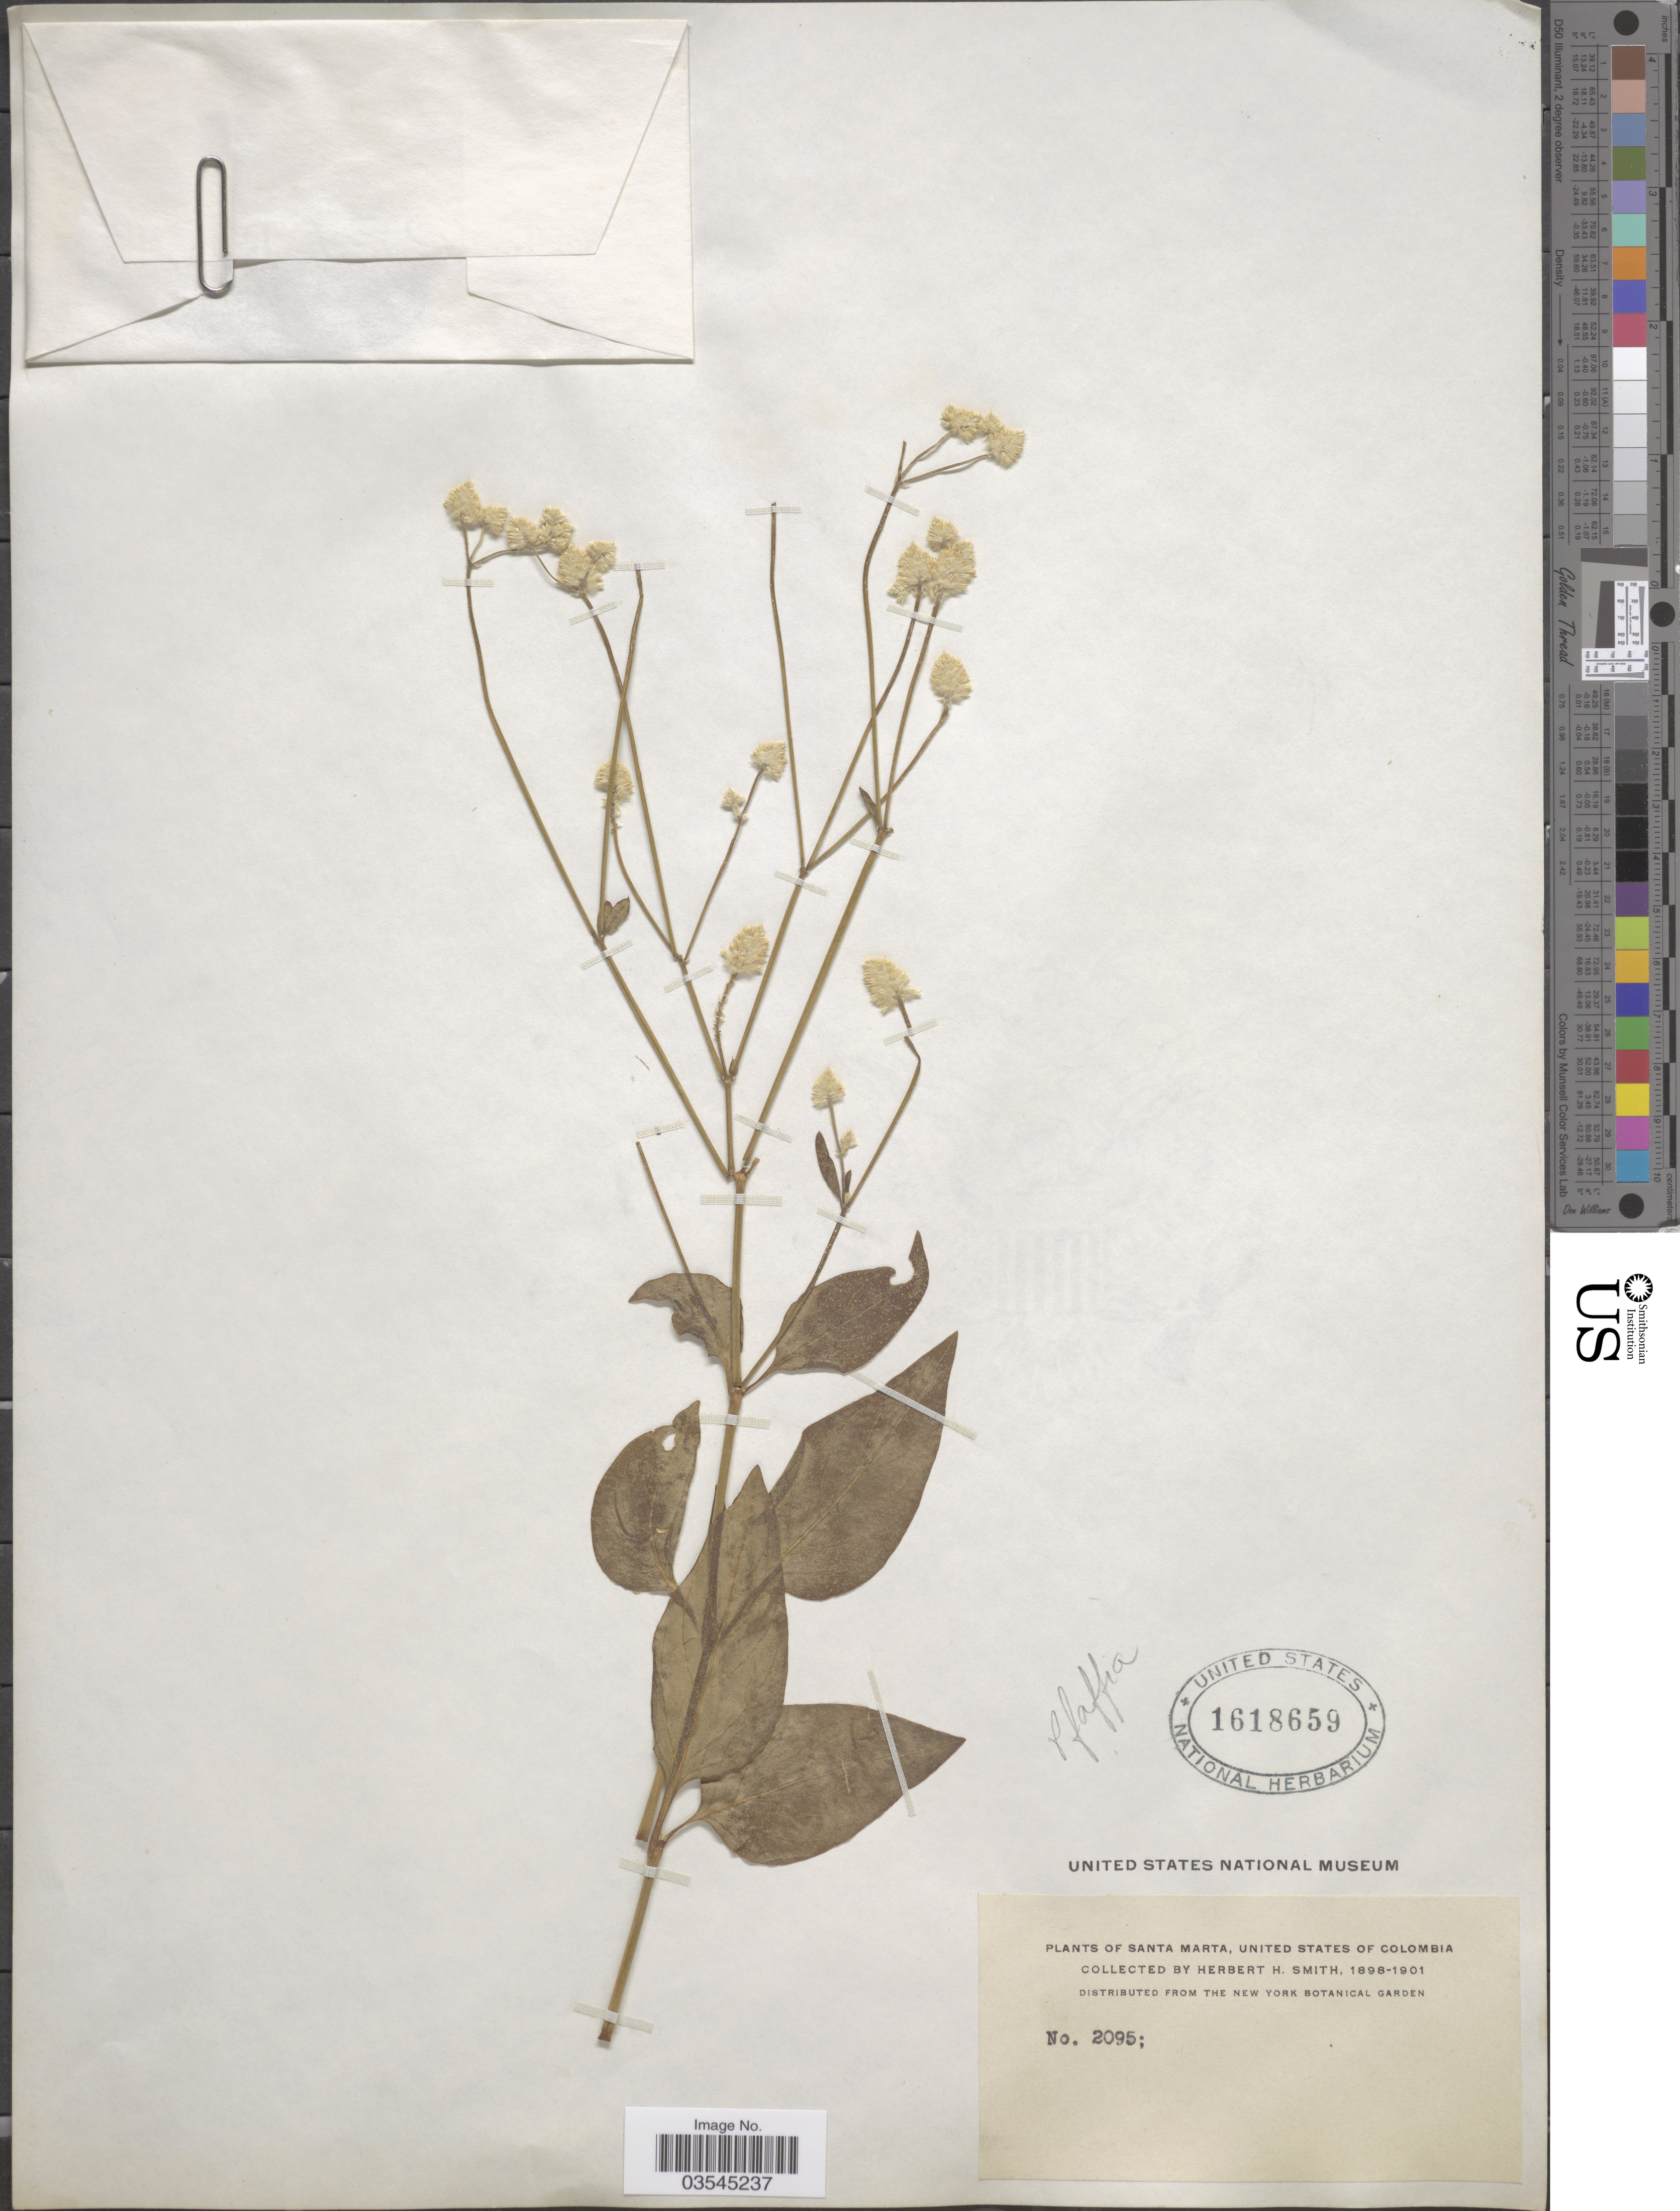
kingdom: Plantae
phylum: Tracheophyta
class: Magnoliopsida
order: Caryophyllales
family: Amaranthaceae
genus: Pfaffia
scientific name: Pfaffia glomerata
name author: (Spreng.) Pedersen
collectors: Herbert H. Smith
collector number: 2095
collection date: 1898/1901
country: Colombia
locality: Santa Marta, United States of Colombia.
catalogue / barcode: US 1618659